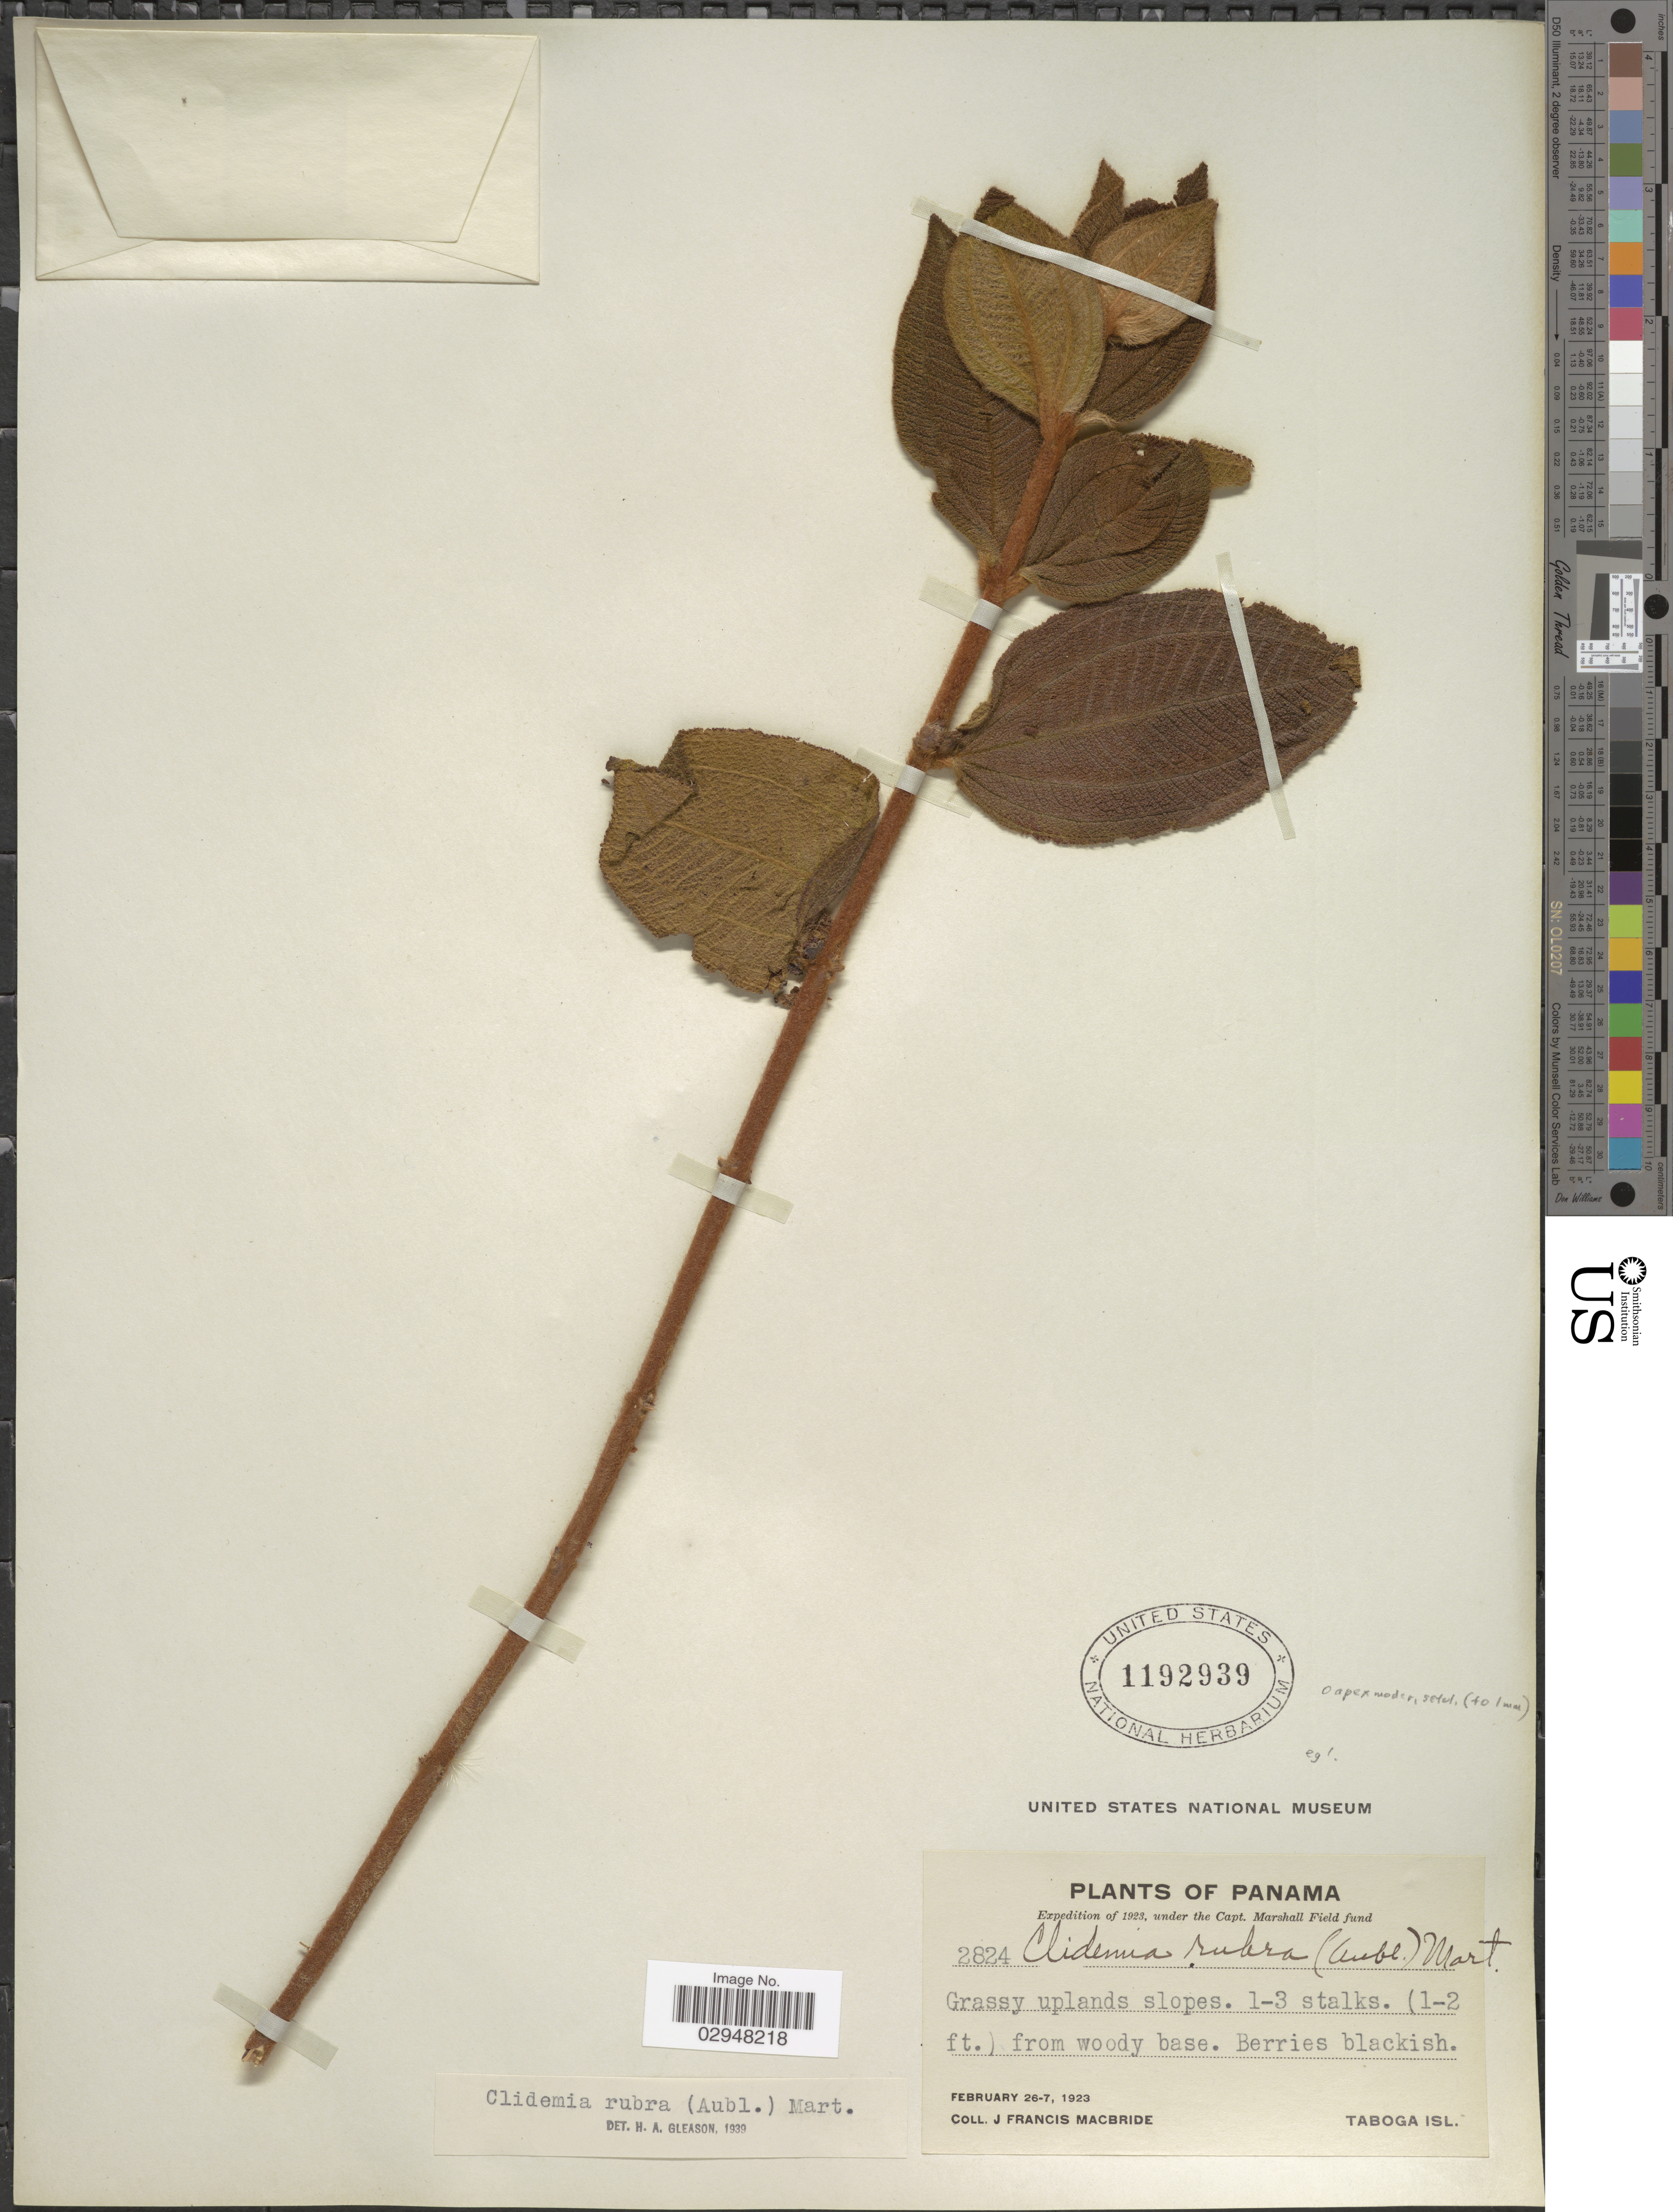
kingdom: Plantae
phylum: Tracheophyta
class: Magnoliopsida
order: Myrtales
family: Melastomataceae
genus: Clidemia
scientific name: Clidemia rubra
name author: (Aubl.) Mart.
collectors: J. F. Macbride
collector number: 2824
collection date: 1923-02-26/1923-02-27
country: Panama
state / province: Panamá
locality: Taboga Isl.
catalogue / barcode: US 1192939